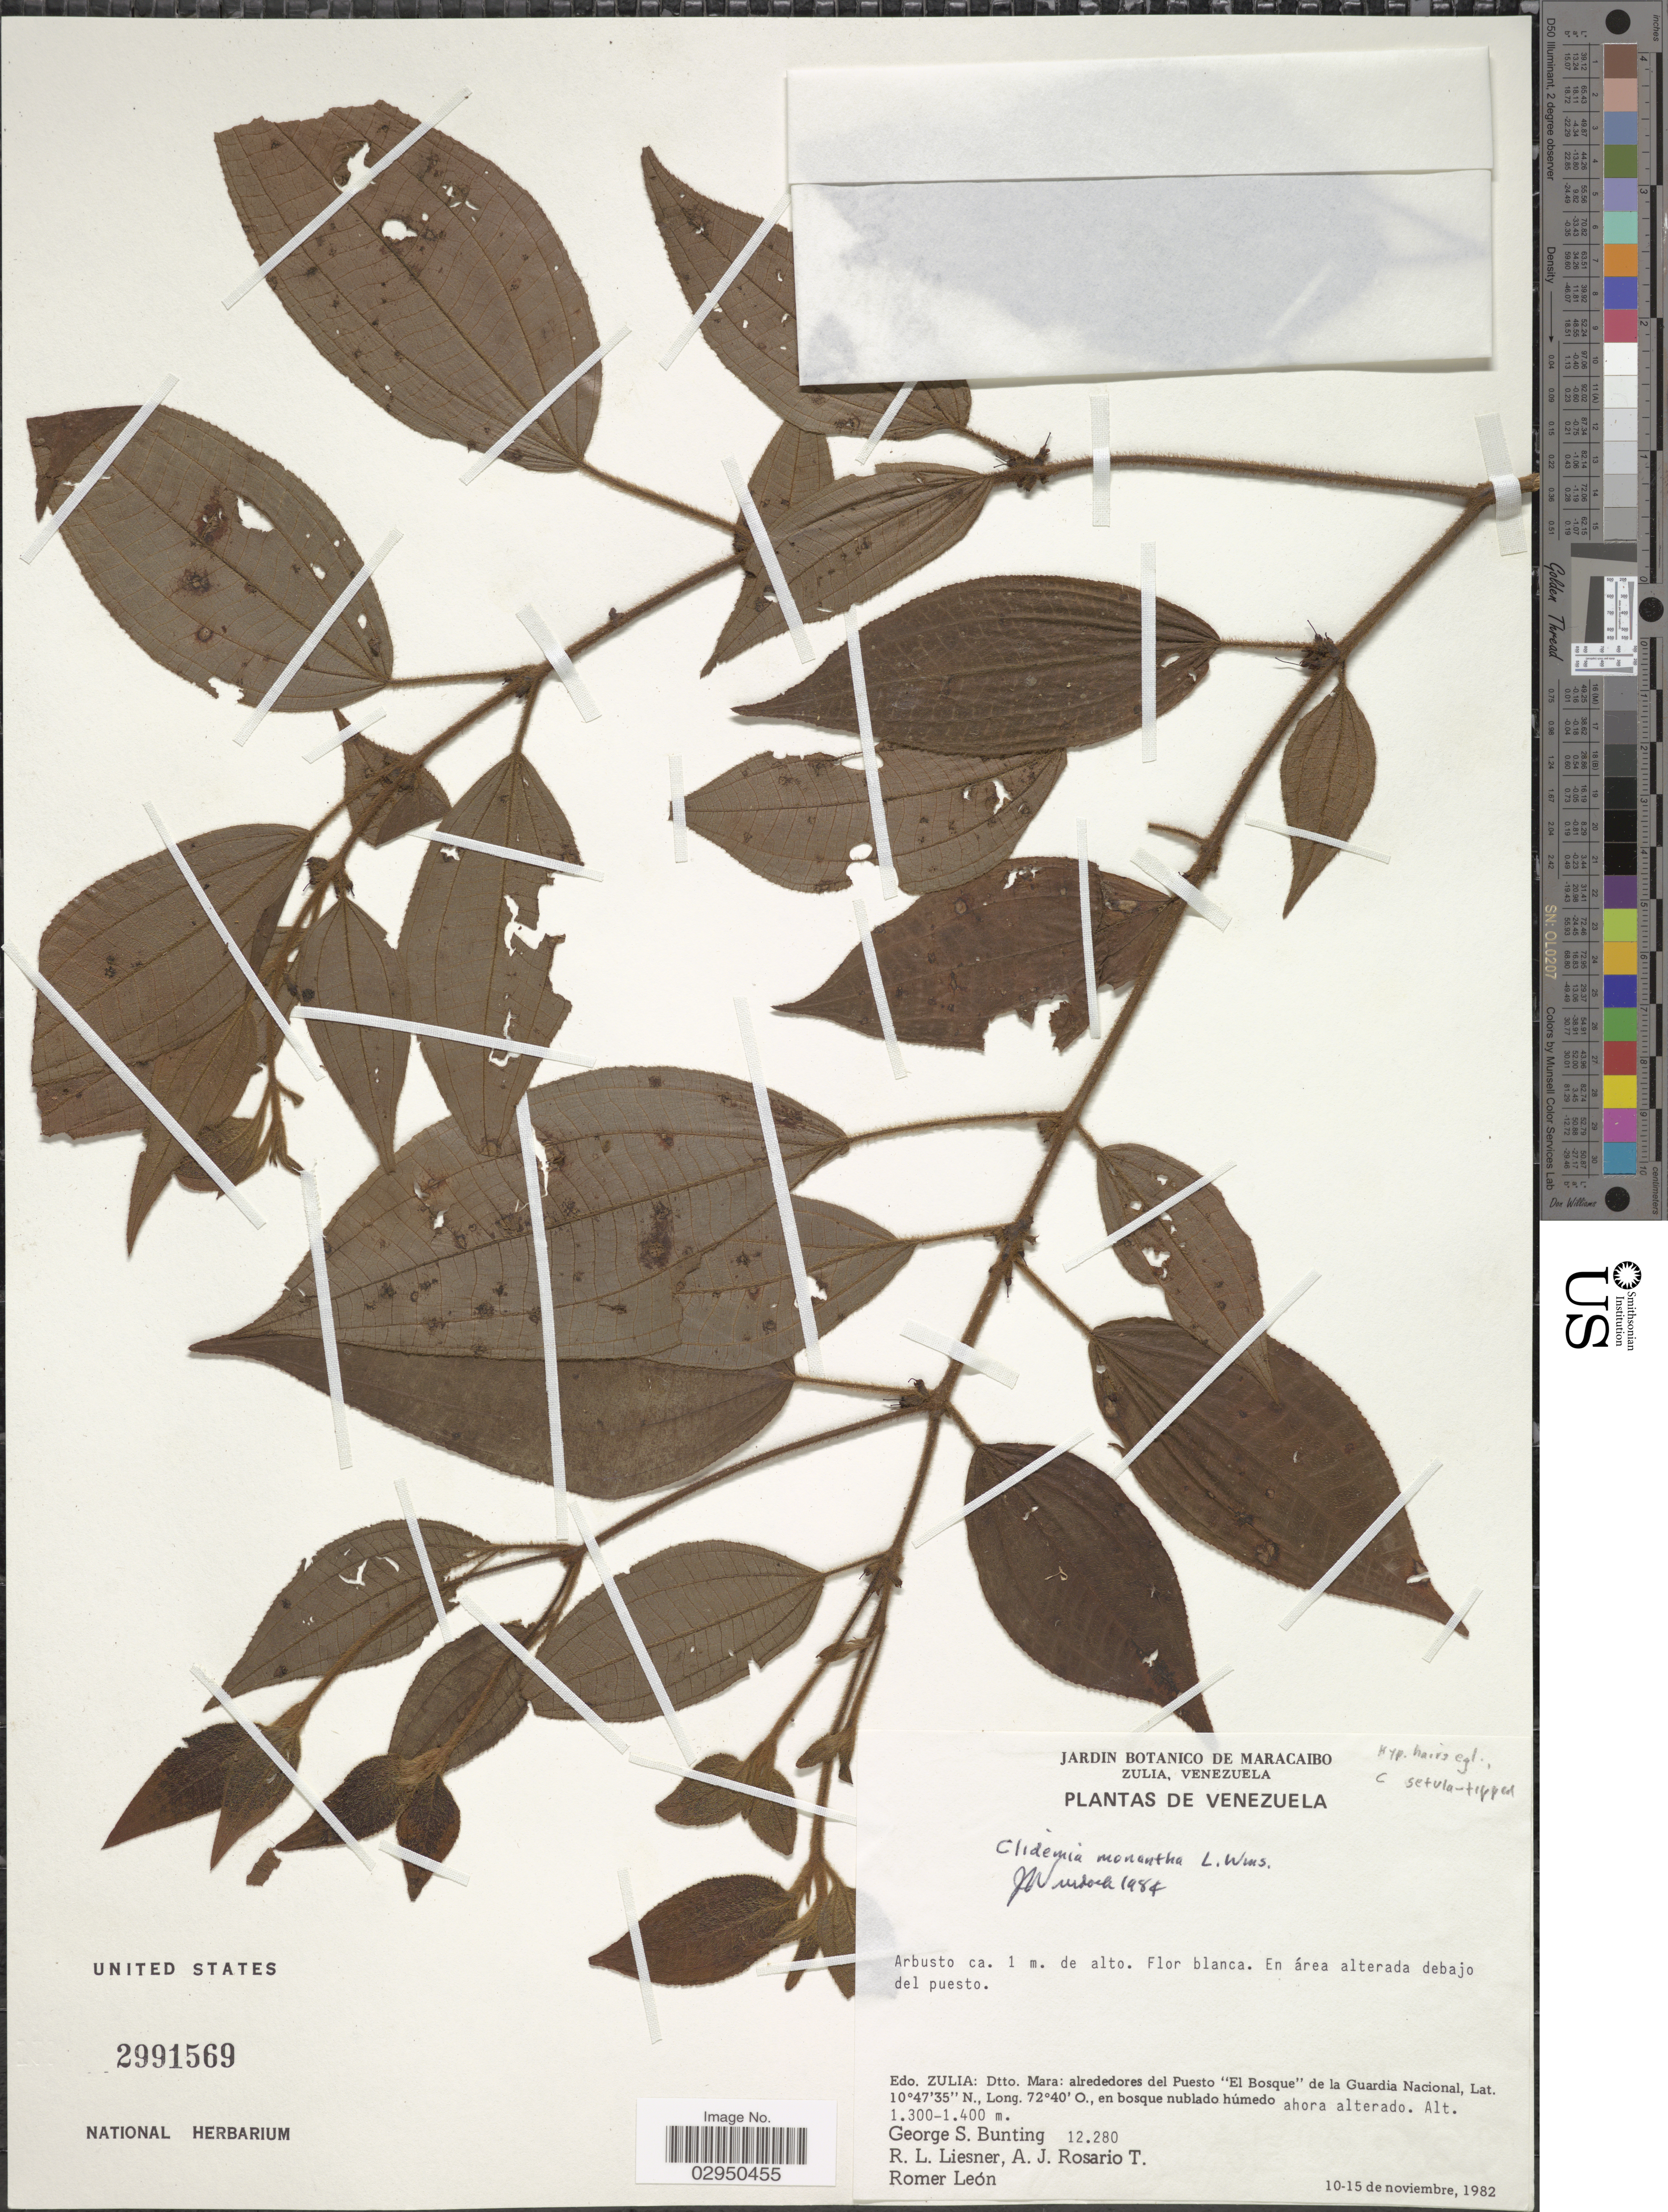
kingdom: Plantae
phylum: Tracheophyta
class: Magnoliopsida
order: Myrtales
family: Melastomataceae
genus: Clidemia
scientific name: Clidemia monantha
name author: L.O. Williams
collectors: G. S. Bunting, R. L. Liesner, A. Rosario T. & R. León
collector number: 12280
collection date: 1982-11-10/1982-11-15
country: Venezuela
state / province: Zulia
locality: Dtto. Mara: alrededores del Puesto "El Bosque" de la Guardia Nacional.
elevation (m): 1300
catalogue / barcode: US 2991569